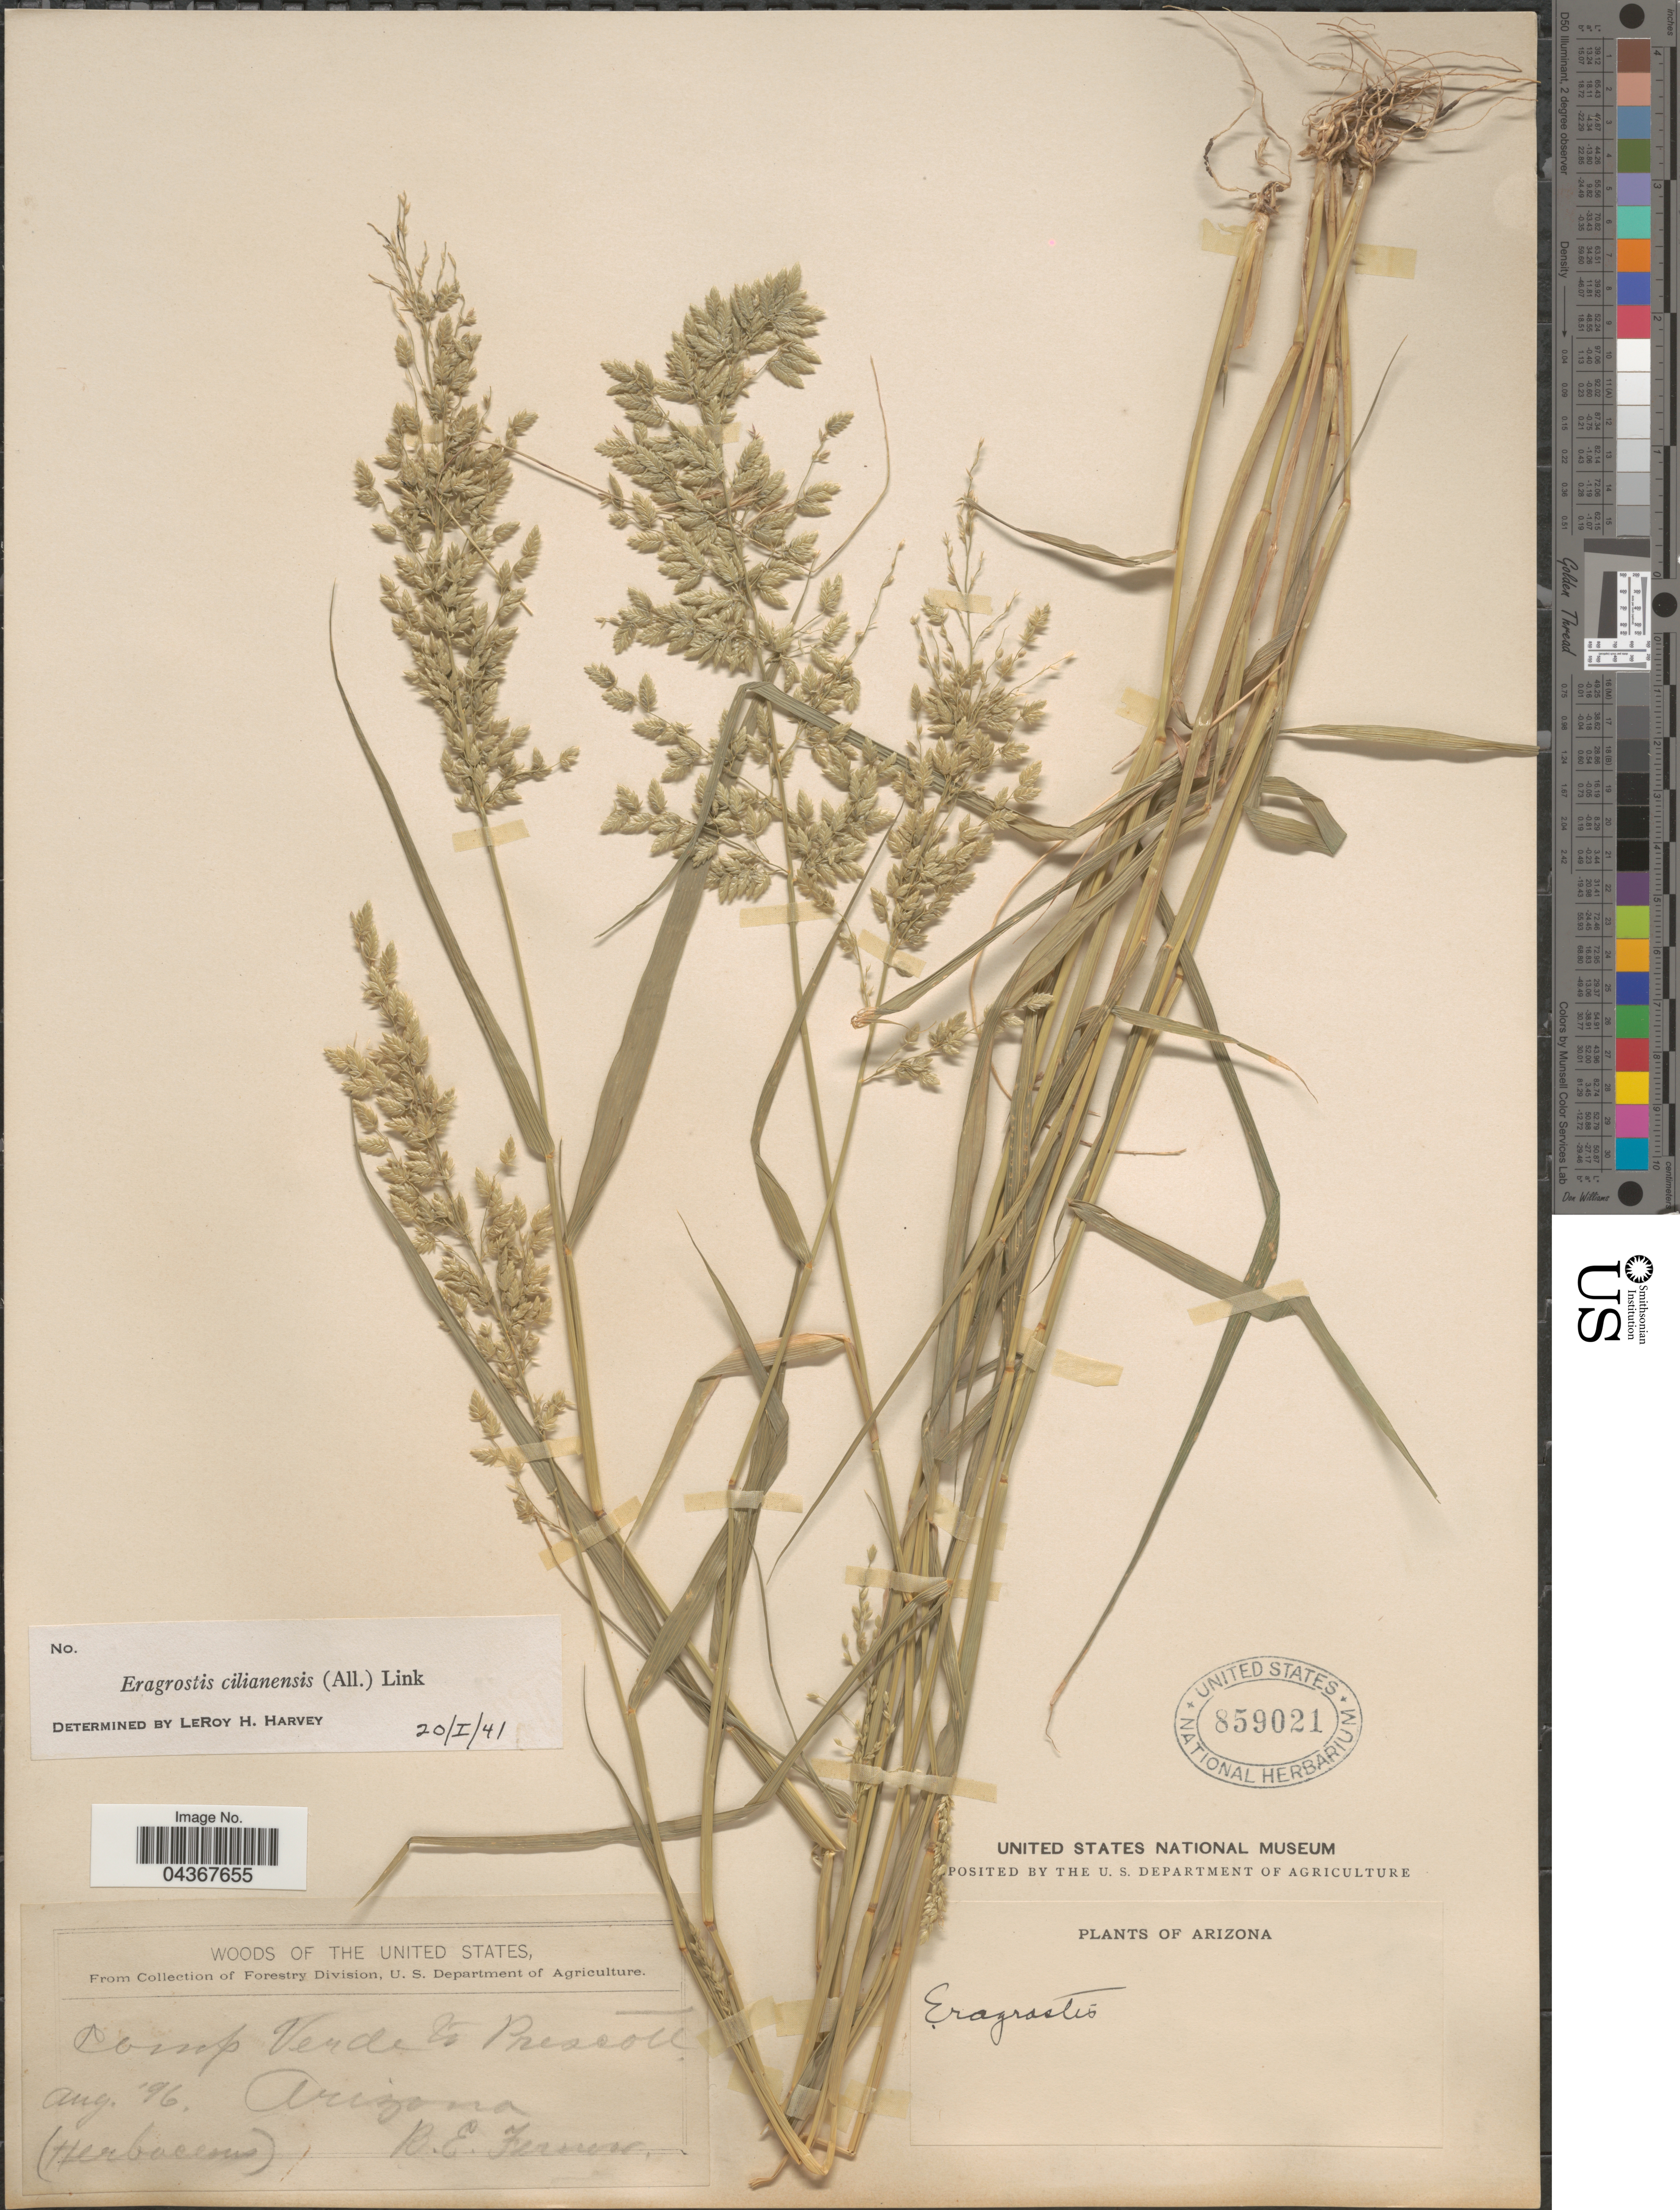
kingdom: Plantae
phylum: Tracheophyta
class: Liliopsida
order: Poales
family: Poaceae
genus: Eragrostis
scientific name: Eragrostis cilianensis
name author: (Bellardi) Vignolo ex Janch.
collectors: B. Fernow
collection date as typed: Transcribed d/m/y: /8/96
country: United States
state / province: Arizona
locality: Camp Verde to Prescott.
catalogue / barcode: US 859021